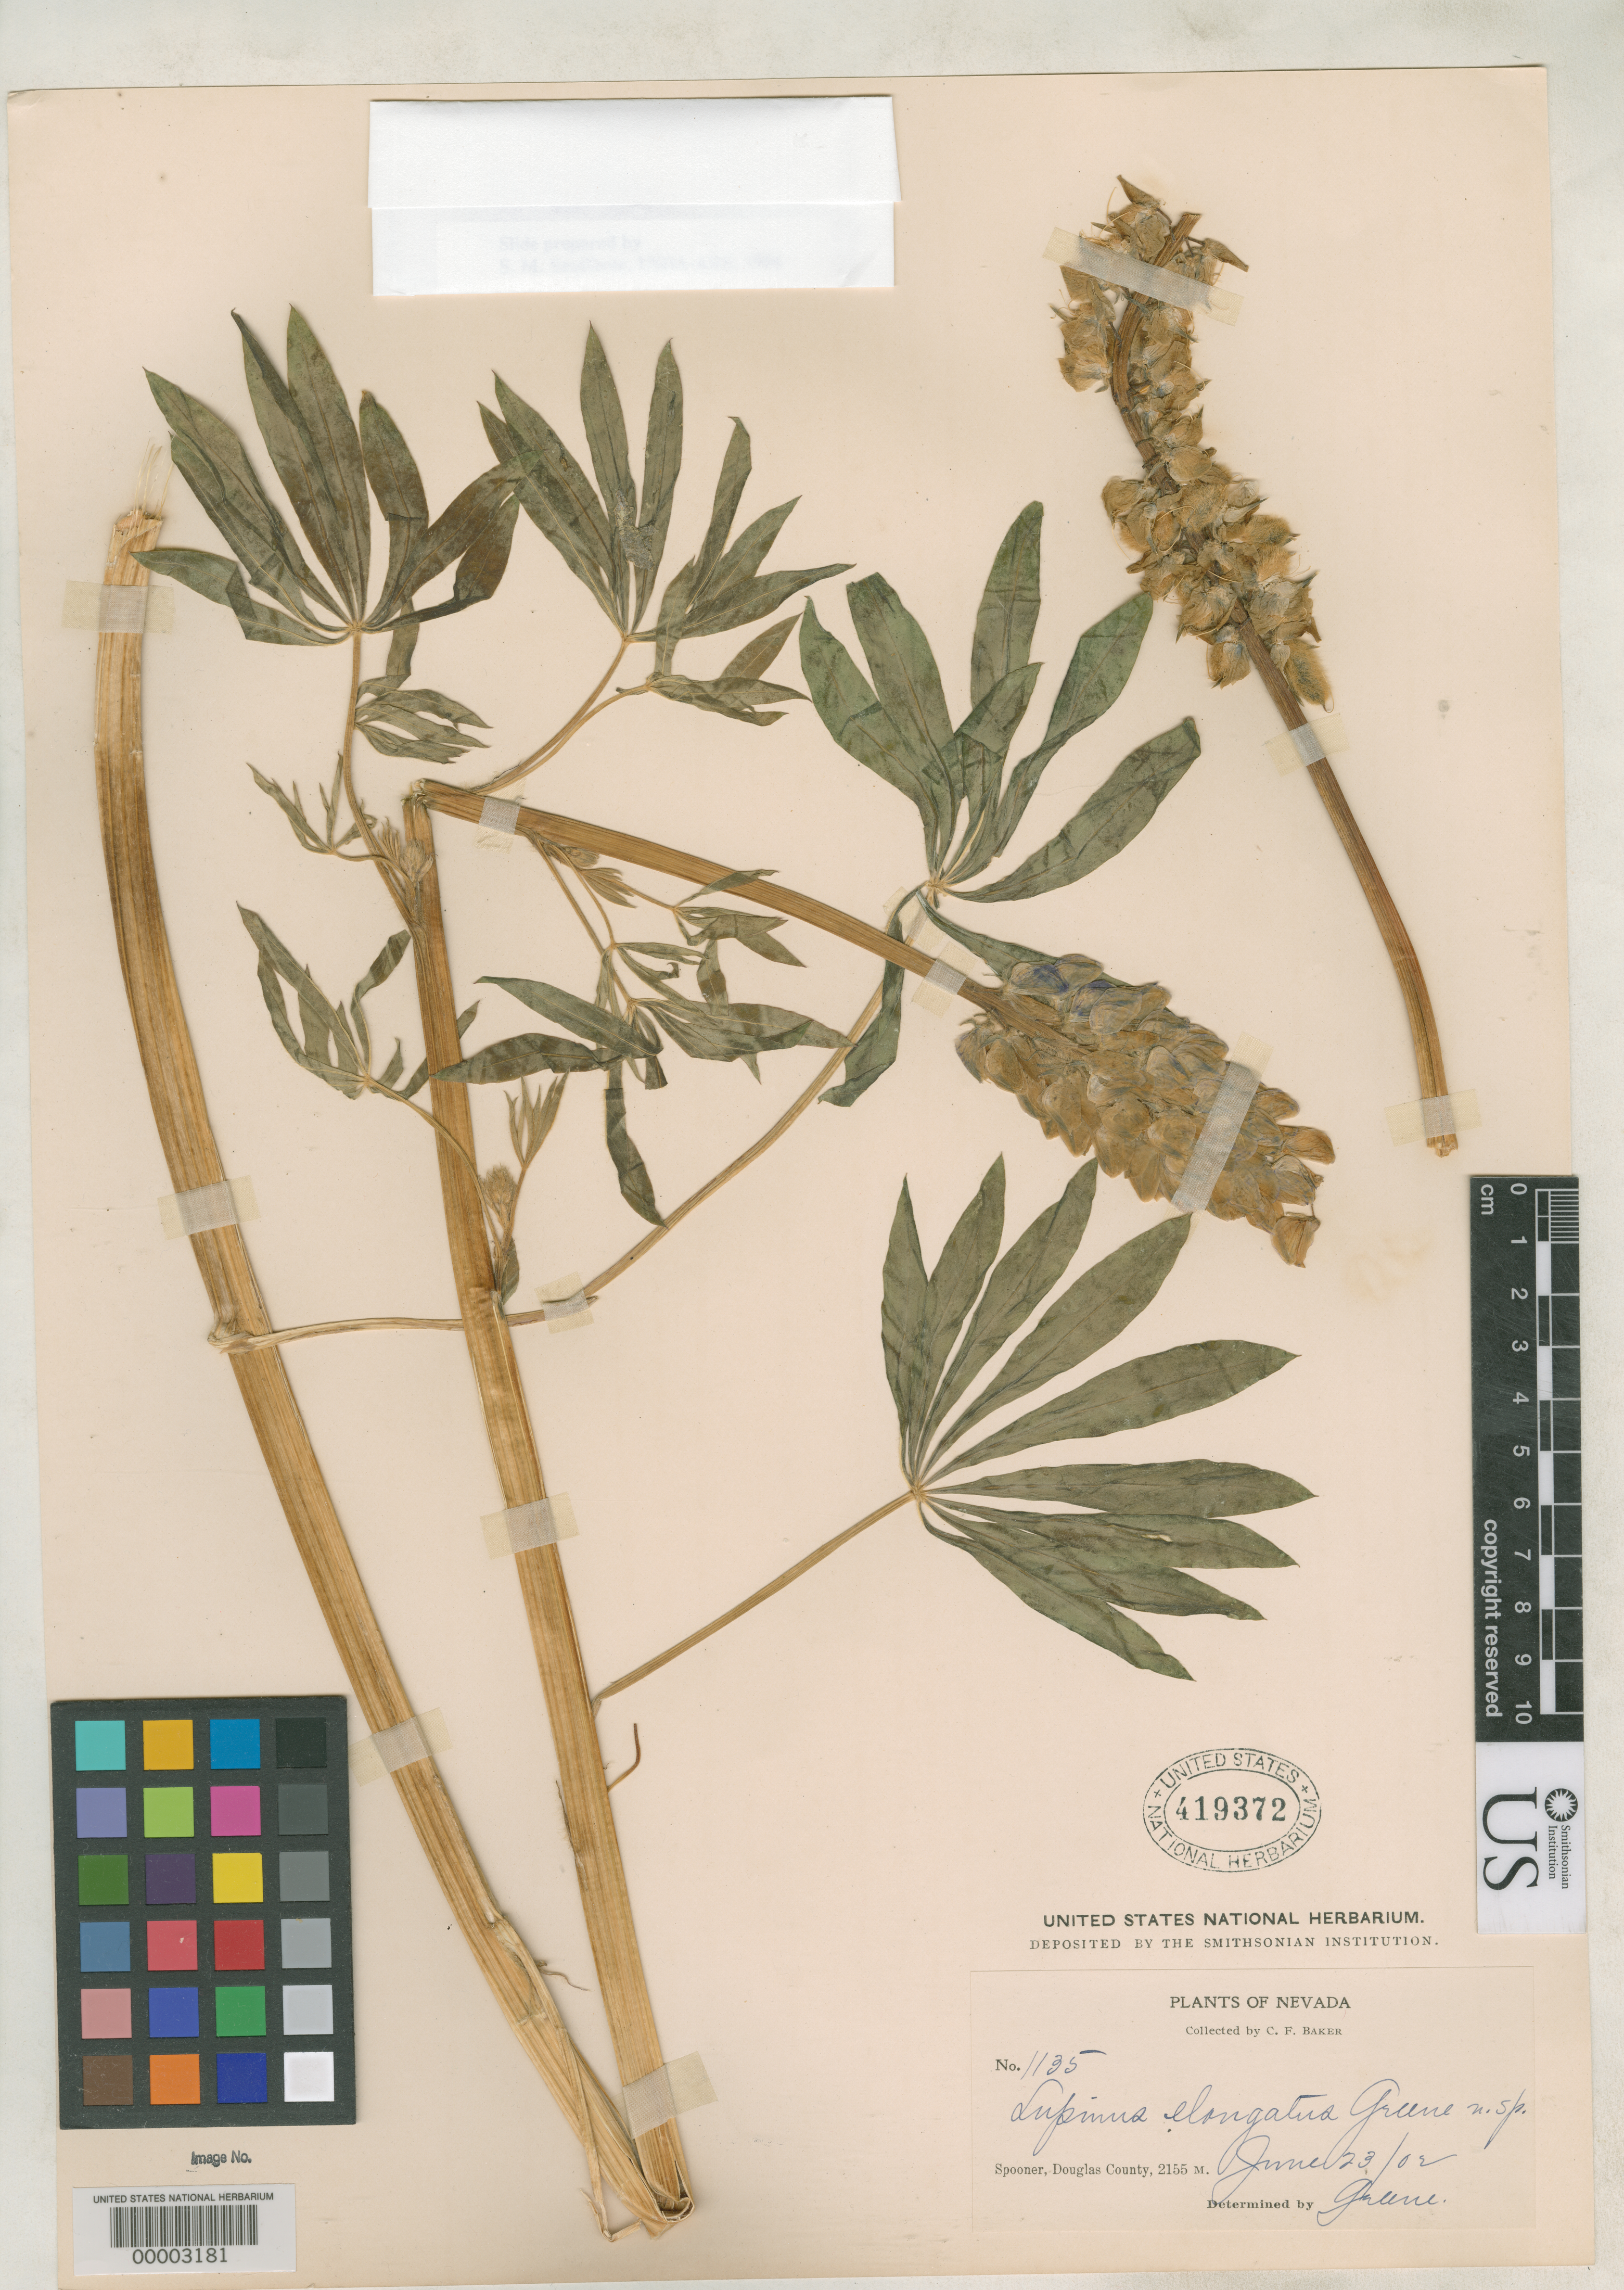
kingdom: Plantae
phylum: Tracheophyta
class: Magnoliopsida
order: Fabales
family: Fabaceae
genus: Lupinus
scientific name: Lupinus elongatus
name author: Greene ex A. Heller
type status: Isotype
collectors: C. F. Baker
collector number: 1135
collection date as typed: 23 Jun 1902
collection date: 1902-06-23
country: United States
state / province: Nevada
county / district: Douglas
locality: Spooner.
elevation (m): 2155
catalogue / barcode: US 419372